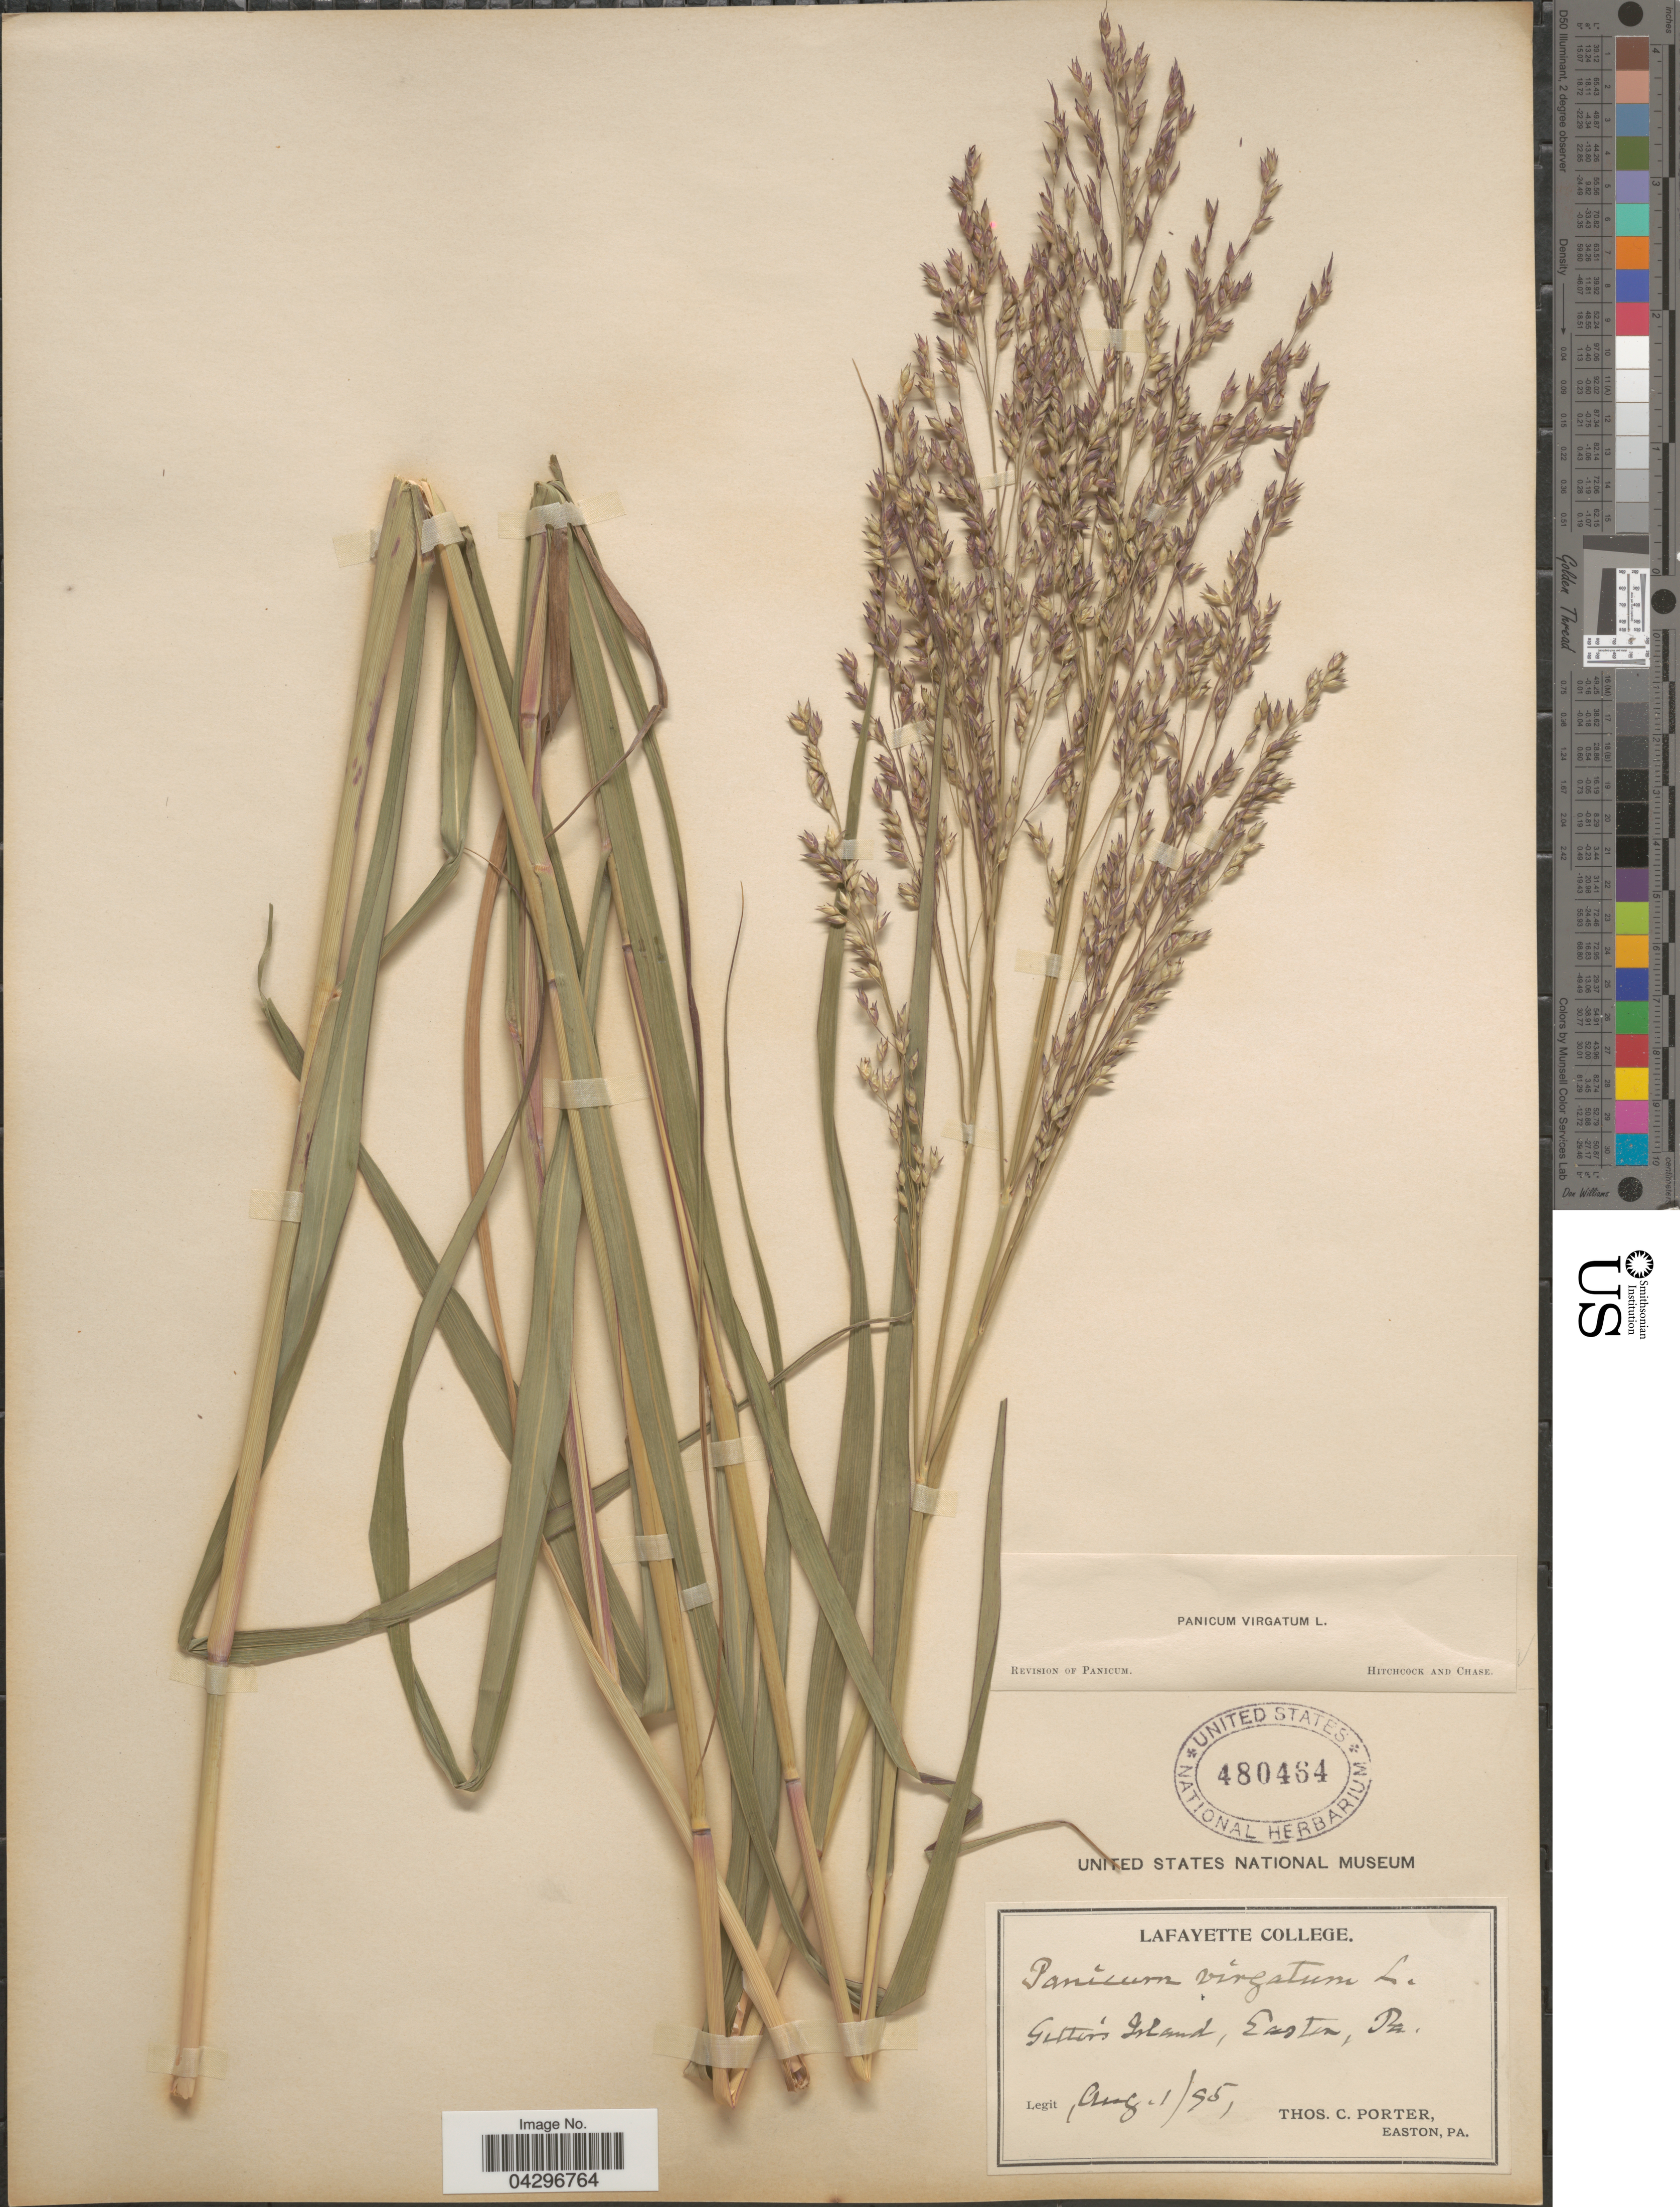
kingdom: Plantae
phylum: Tracheophyta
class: Liliopsida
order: Poales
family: Poaceae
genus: Panicum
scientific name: Panicum virgatum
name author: L.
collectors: T. Porter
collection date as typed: Transcribed d/m/y: 1/8/95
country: United States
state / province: Pennsylvania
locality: Gettor's Island, Easton.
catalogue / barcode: US 480464